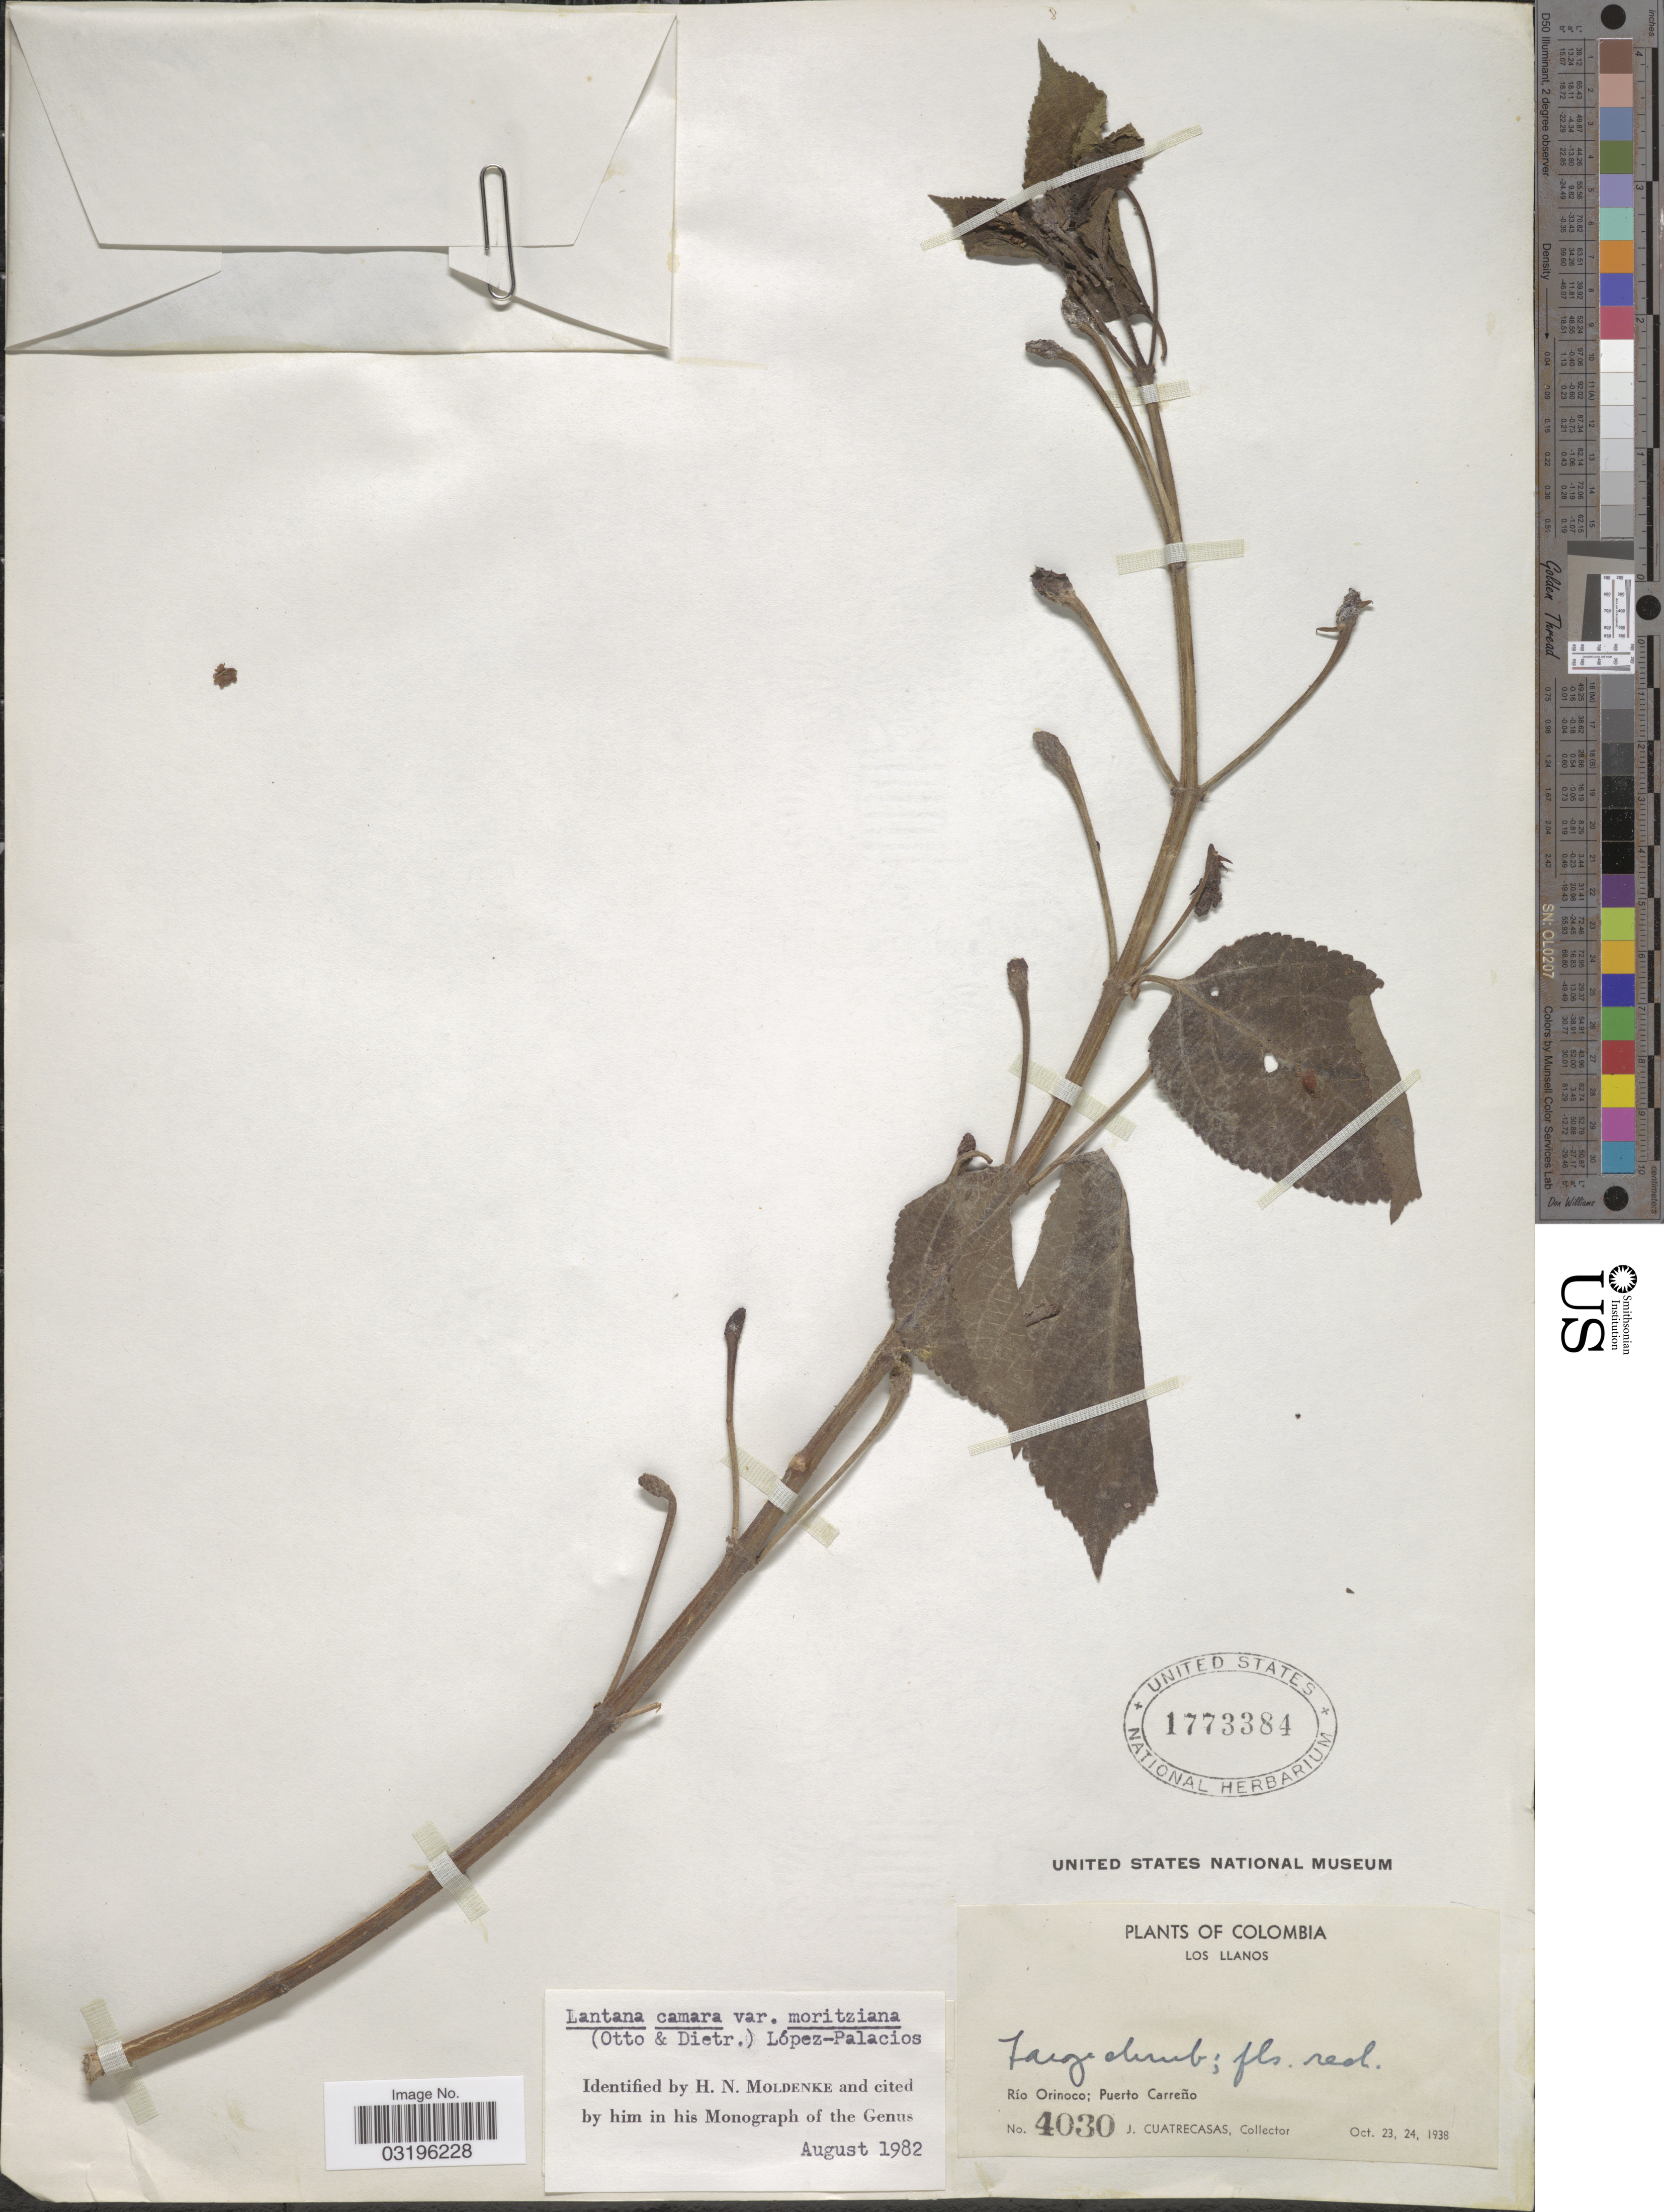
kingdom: Plantae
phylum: Tracheophyta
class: Magnoliopsida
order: Lamiales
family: Verbenaceae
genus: Lantana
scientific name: Lantana camara var. moritziana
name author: (Otto & A. Dietr.) López-Pal.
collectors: J. Cuatrecasas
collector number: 4030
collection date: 1938-10-23/1938-10-24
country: Colombia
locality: Los Llanos. Río Orinoco; Puerto Carreño.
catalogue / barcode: US 1773384